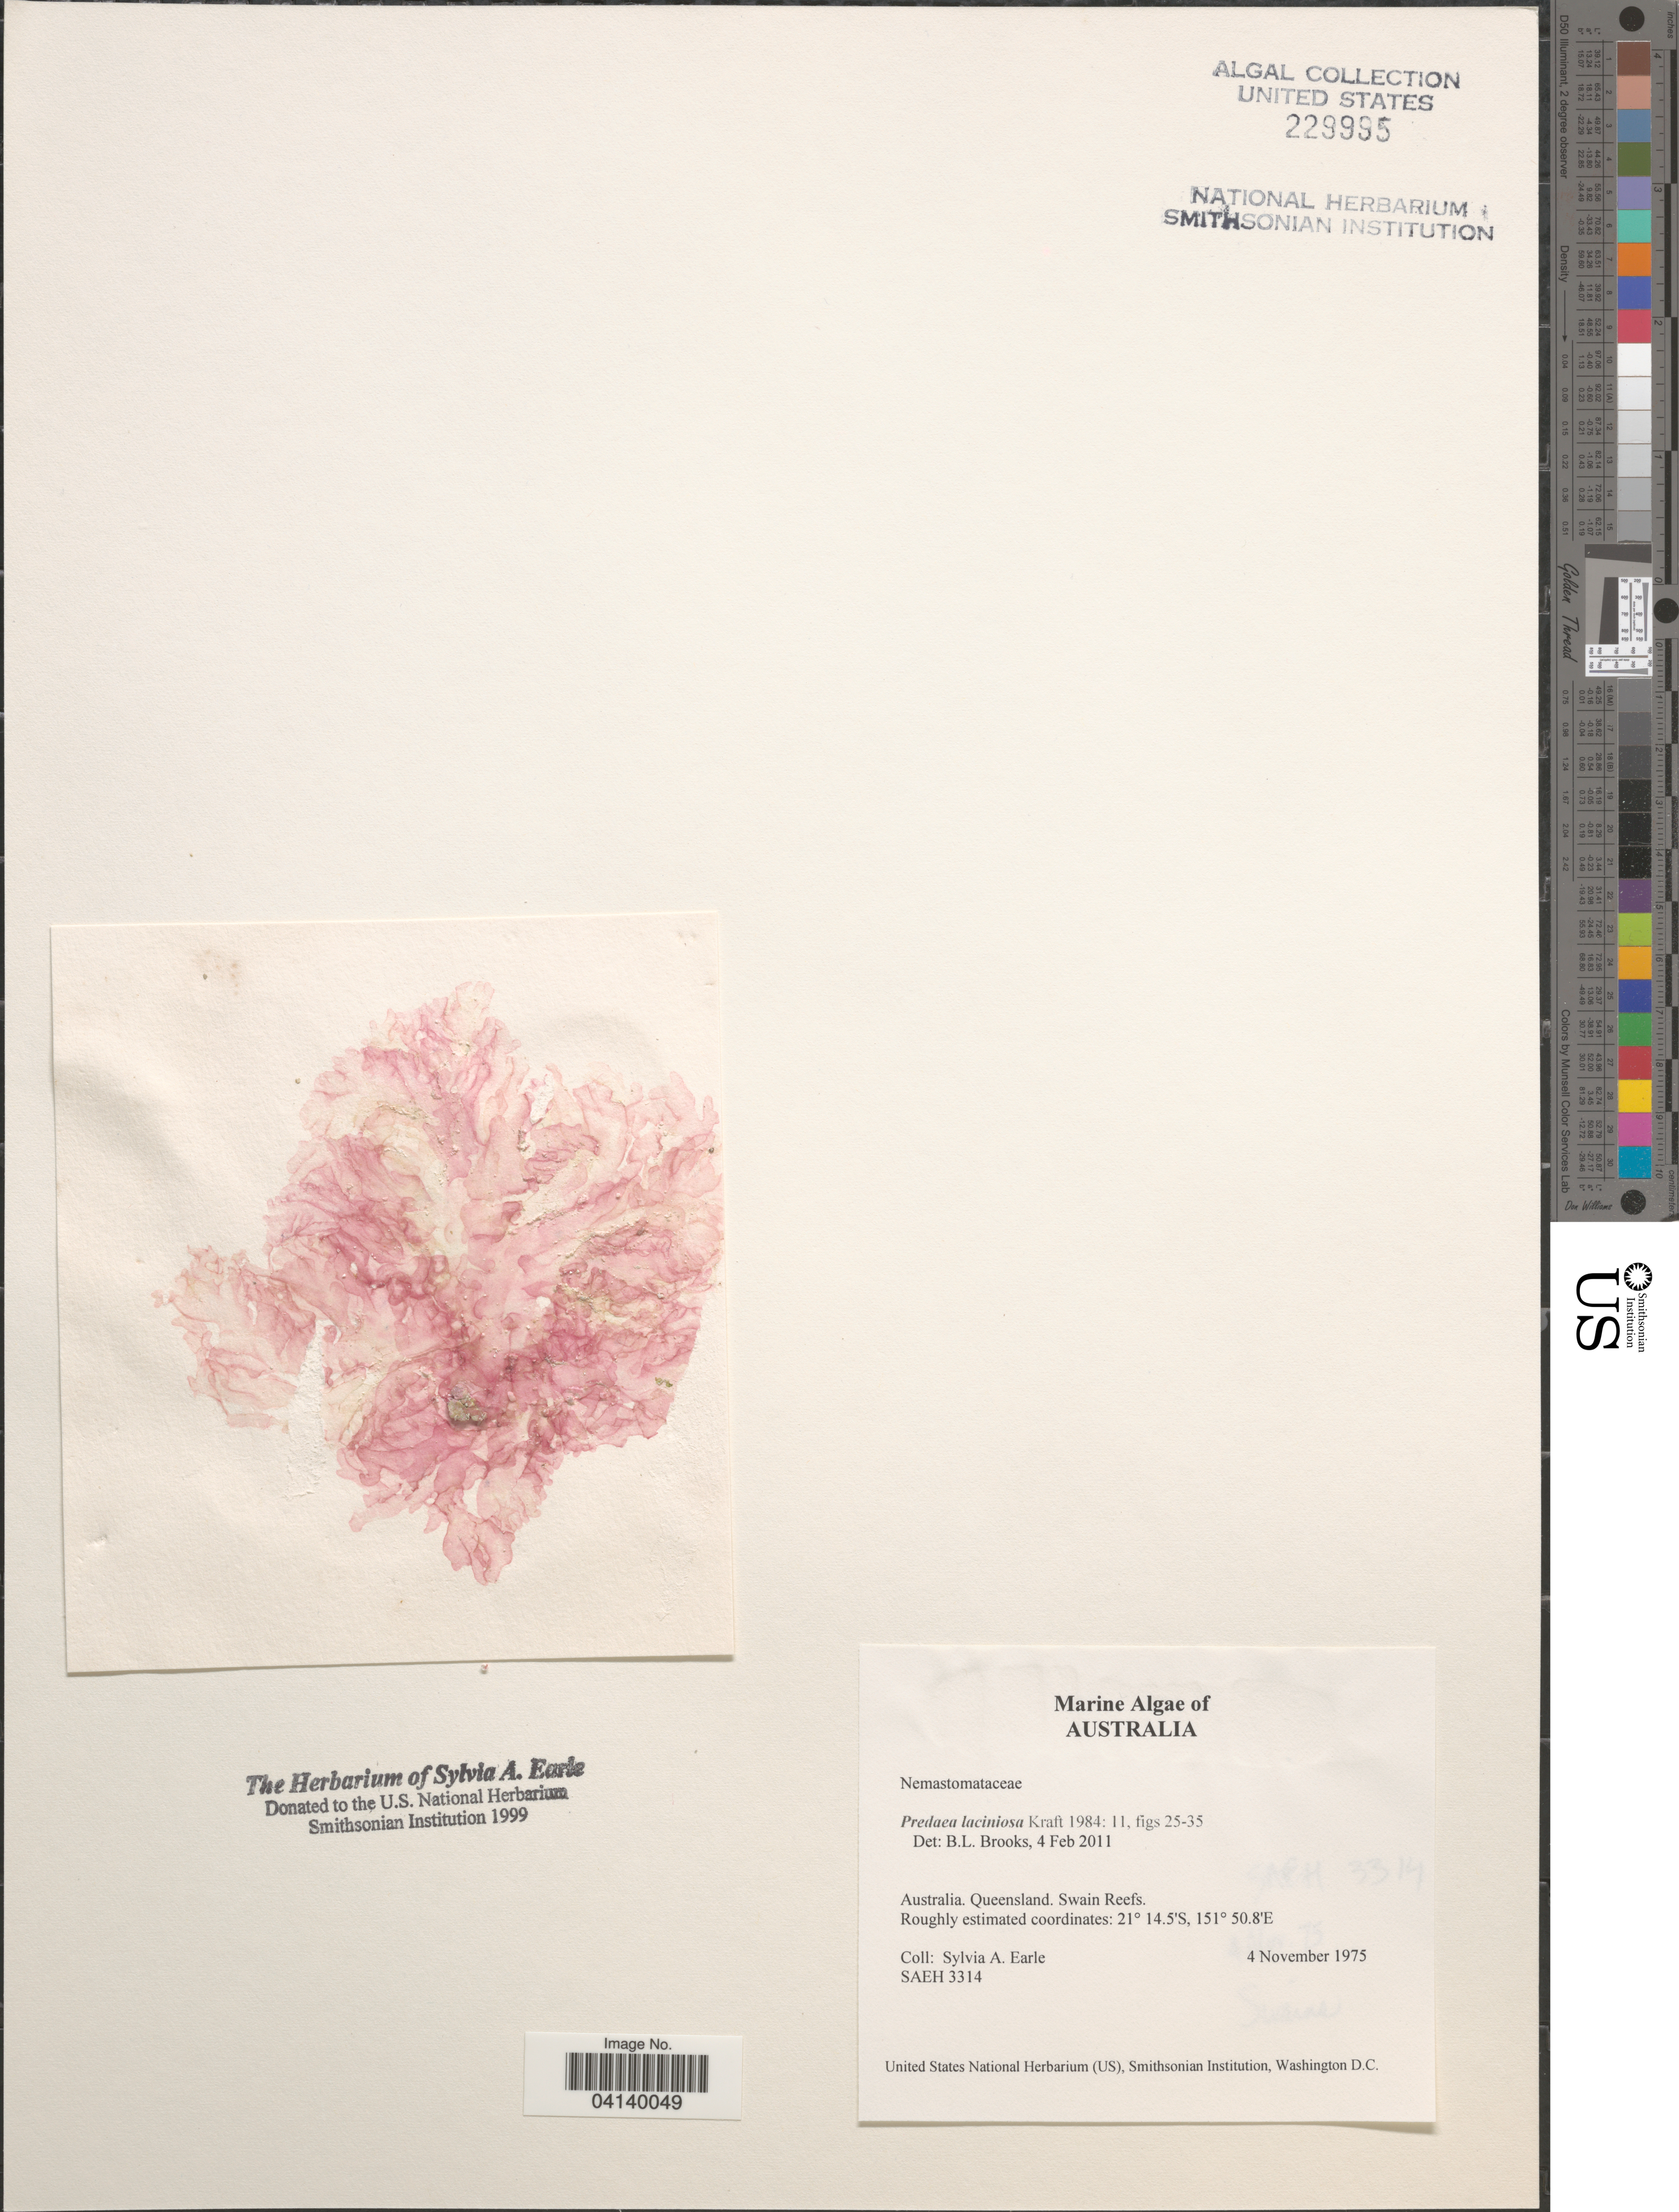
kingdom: Plantae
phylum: Rhodophyta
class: Florideophyceae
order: Nemastomatales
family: Nemastomataceae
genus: Predaea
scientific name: Predaea laciniosa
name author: G.T.Kraft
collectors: S. A. Earle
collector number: SAEH3314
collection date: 1975-11-04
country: Australia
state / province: Queensland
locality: Swain Reefs.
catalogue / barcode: US 229995